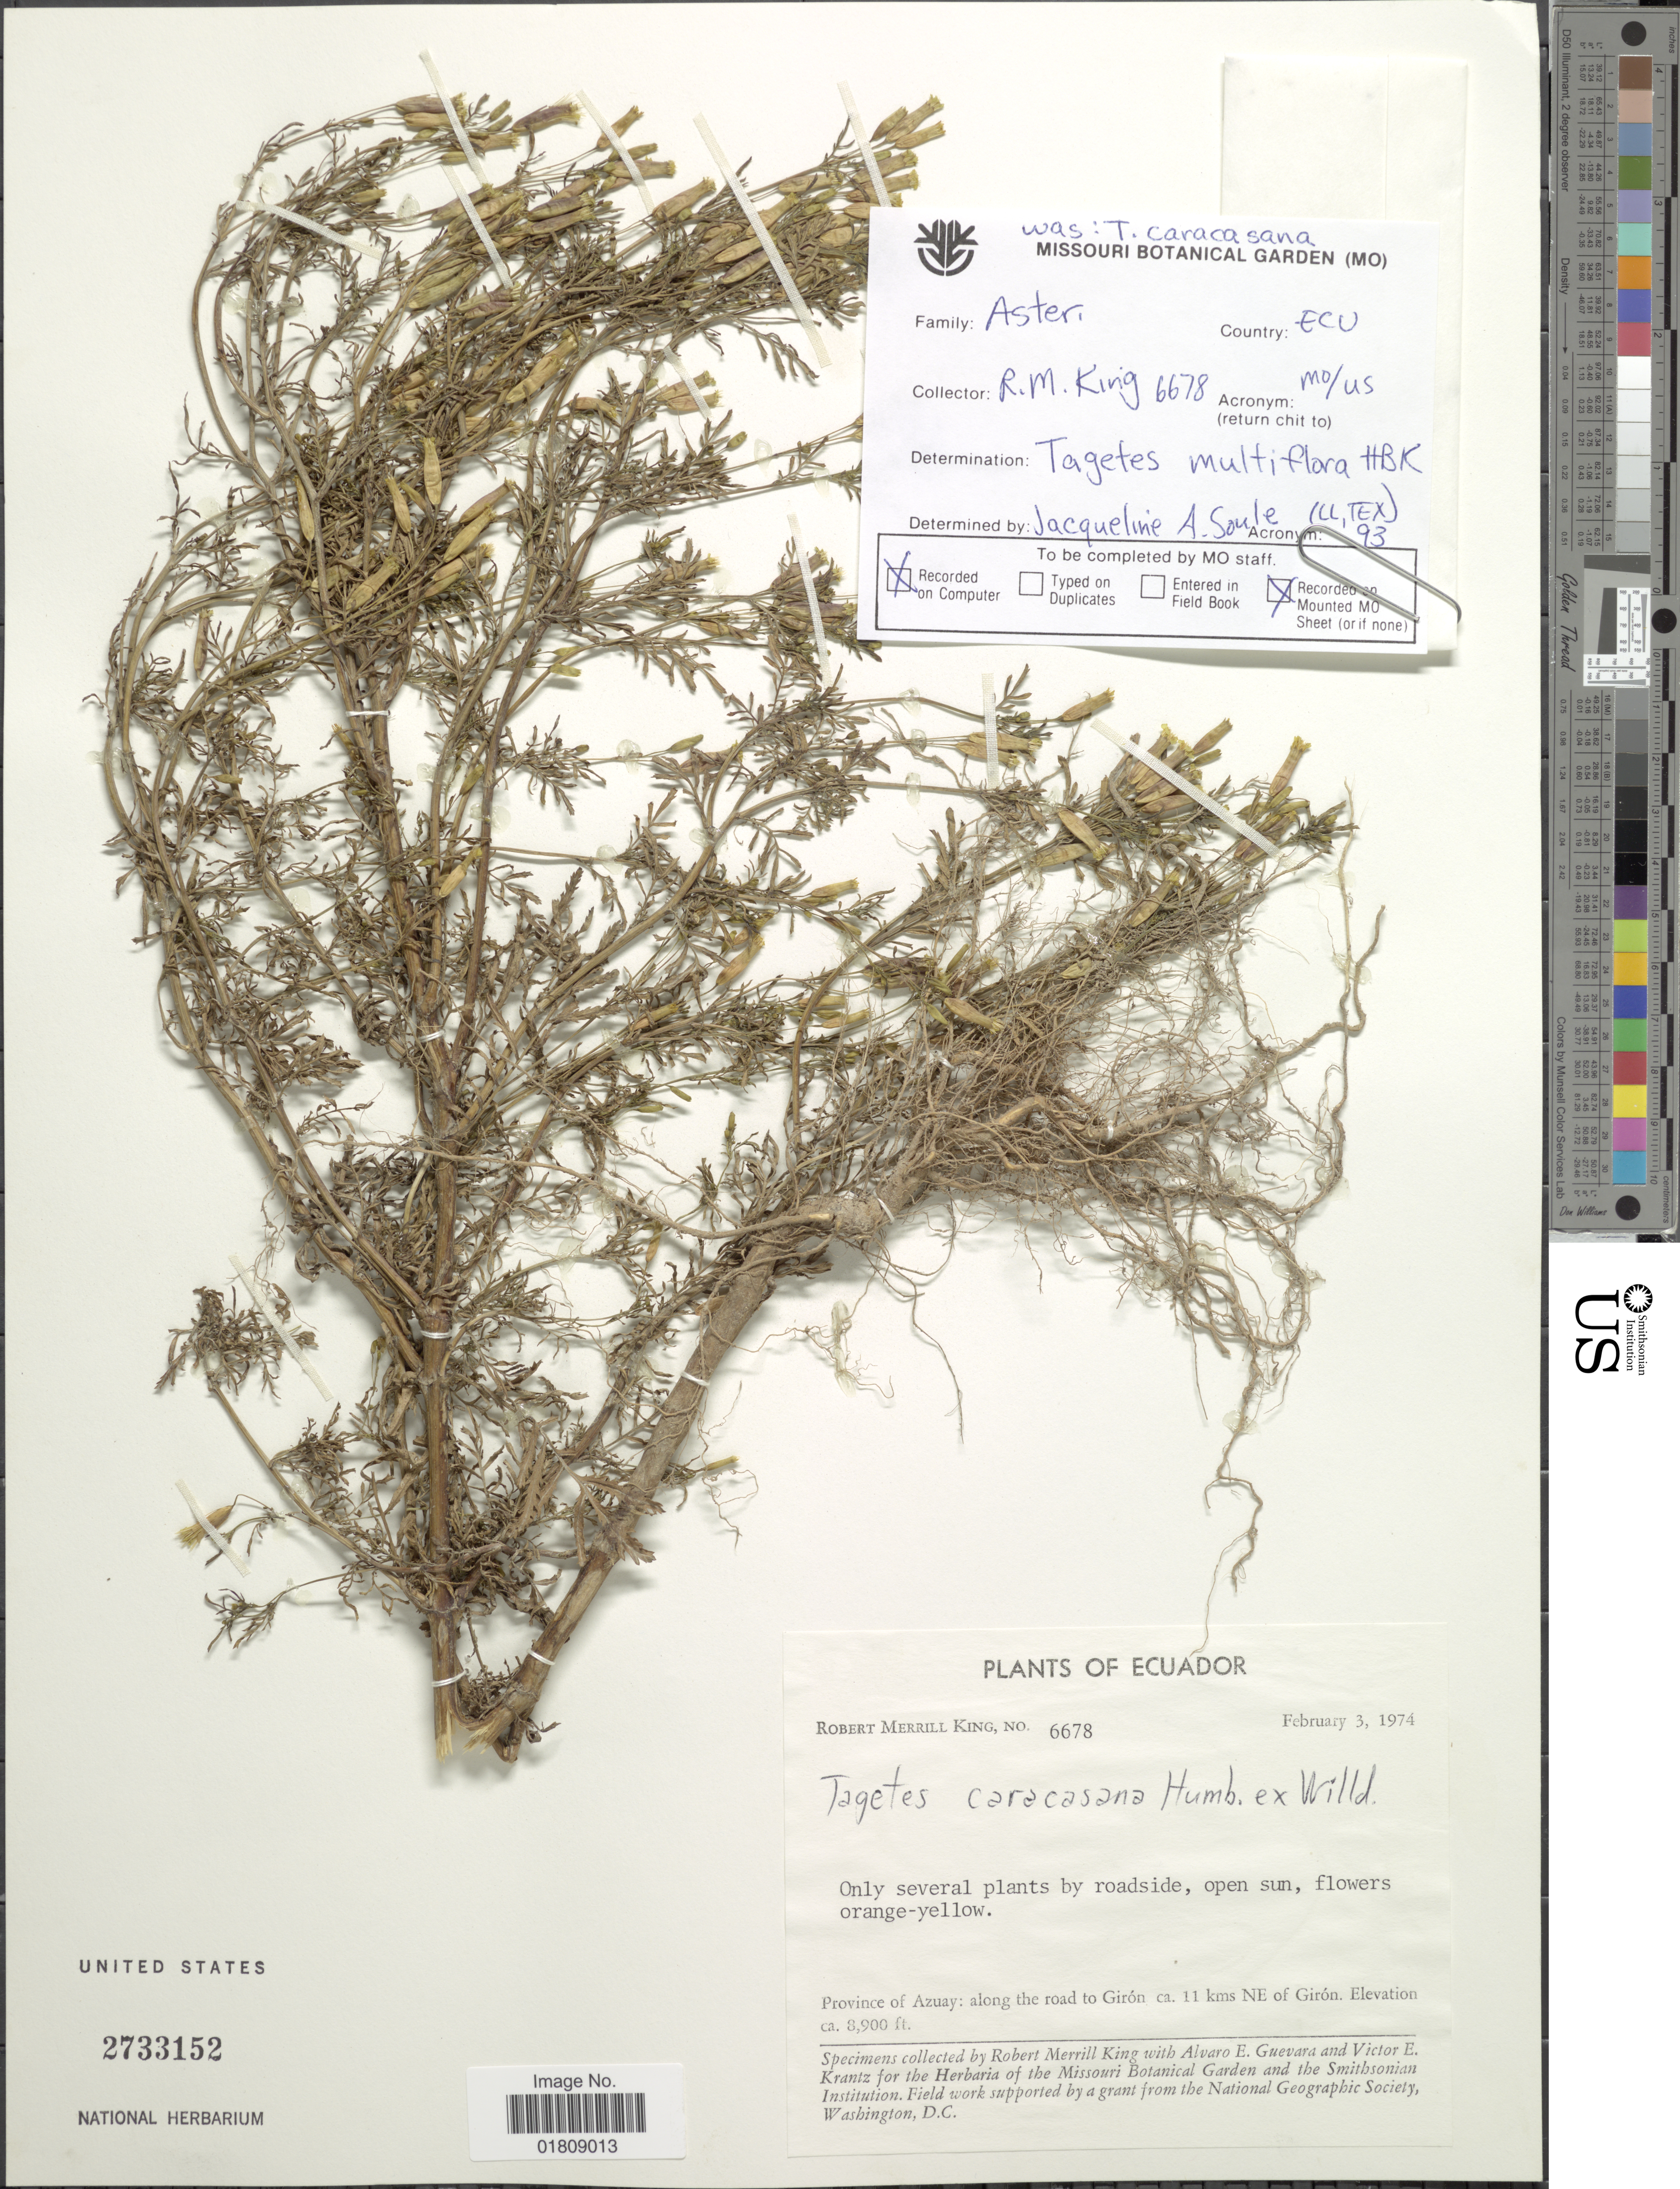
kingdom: Plantae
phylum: Tracheophyta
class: Magnoliopsida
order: Asterales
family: Asteraceae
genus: Tagetes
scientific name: Tagetes multiflora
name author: Kunth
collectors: R. M. King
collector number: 6678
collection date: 1974-02-03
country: Ecuador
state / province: Azuay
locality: Along the road to Giron ca 11 kms NE of Giron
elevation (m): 2713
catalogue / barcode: US 2733152